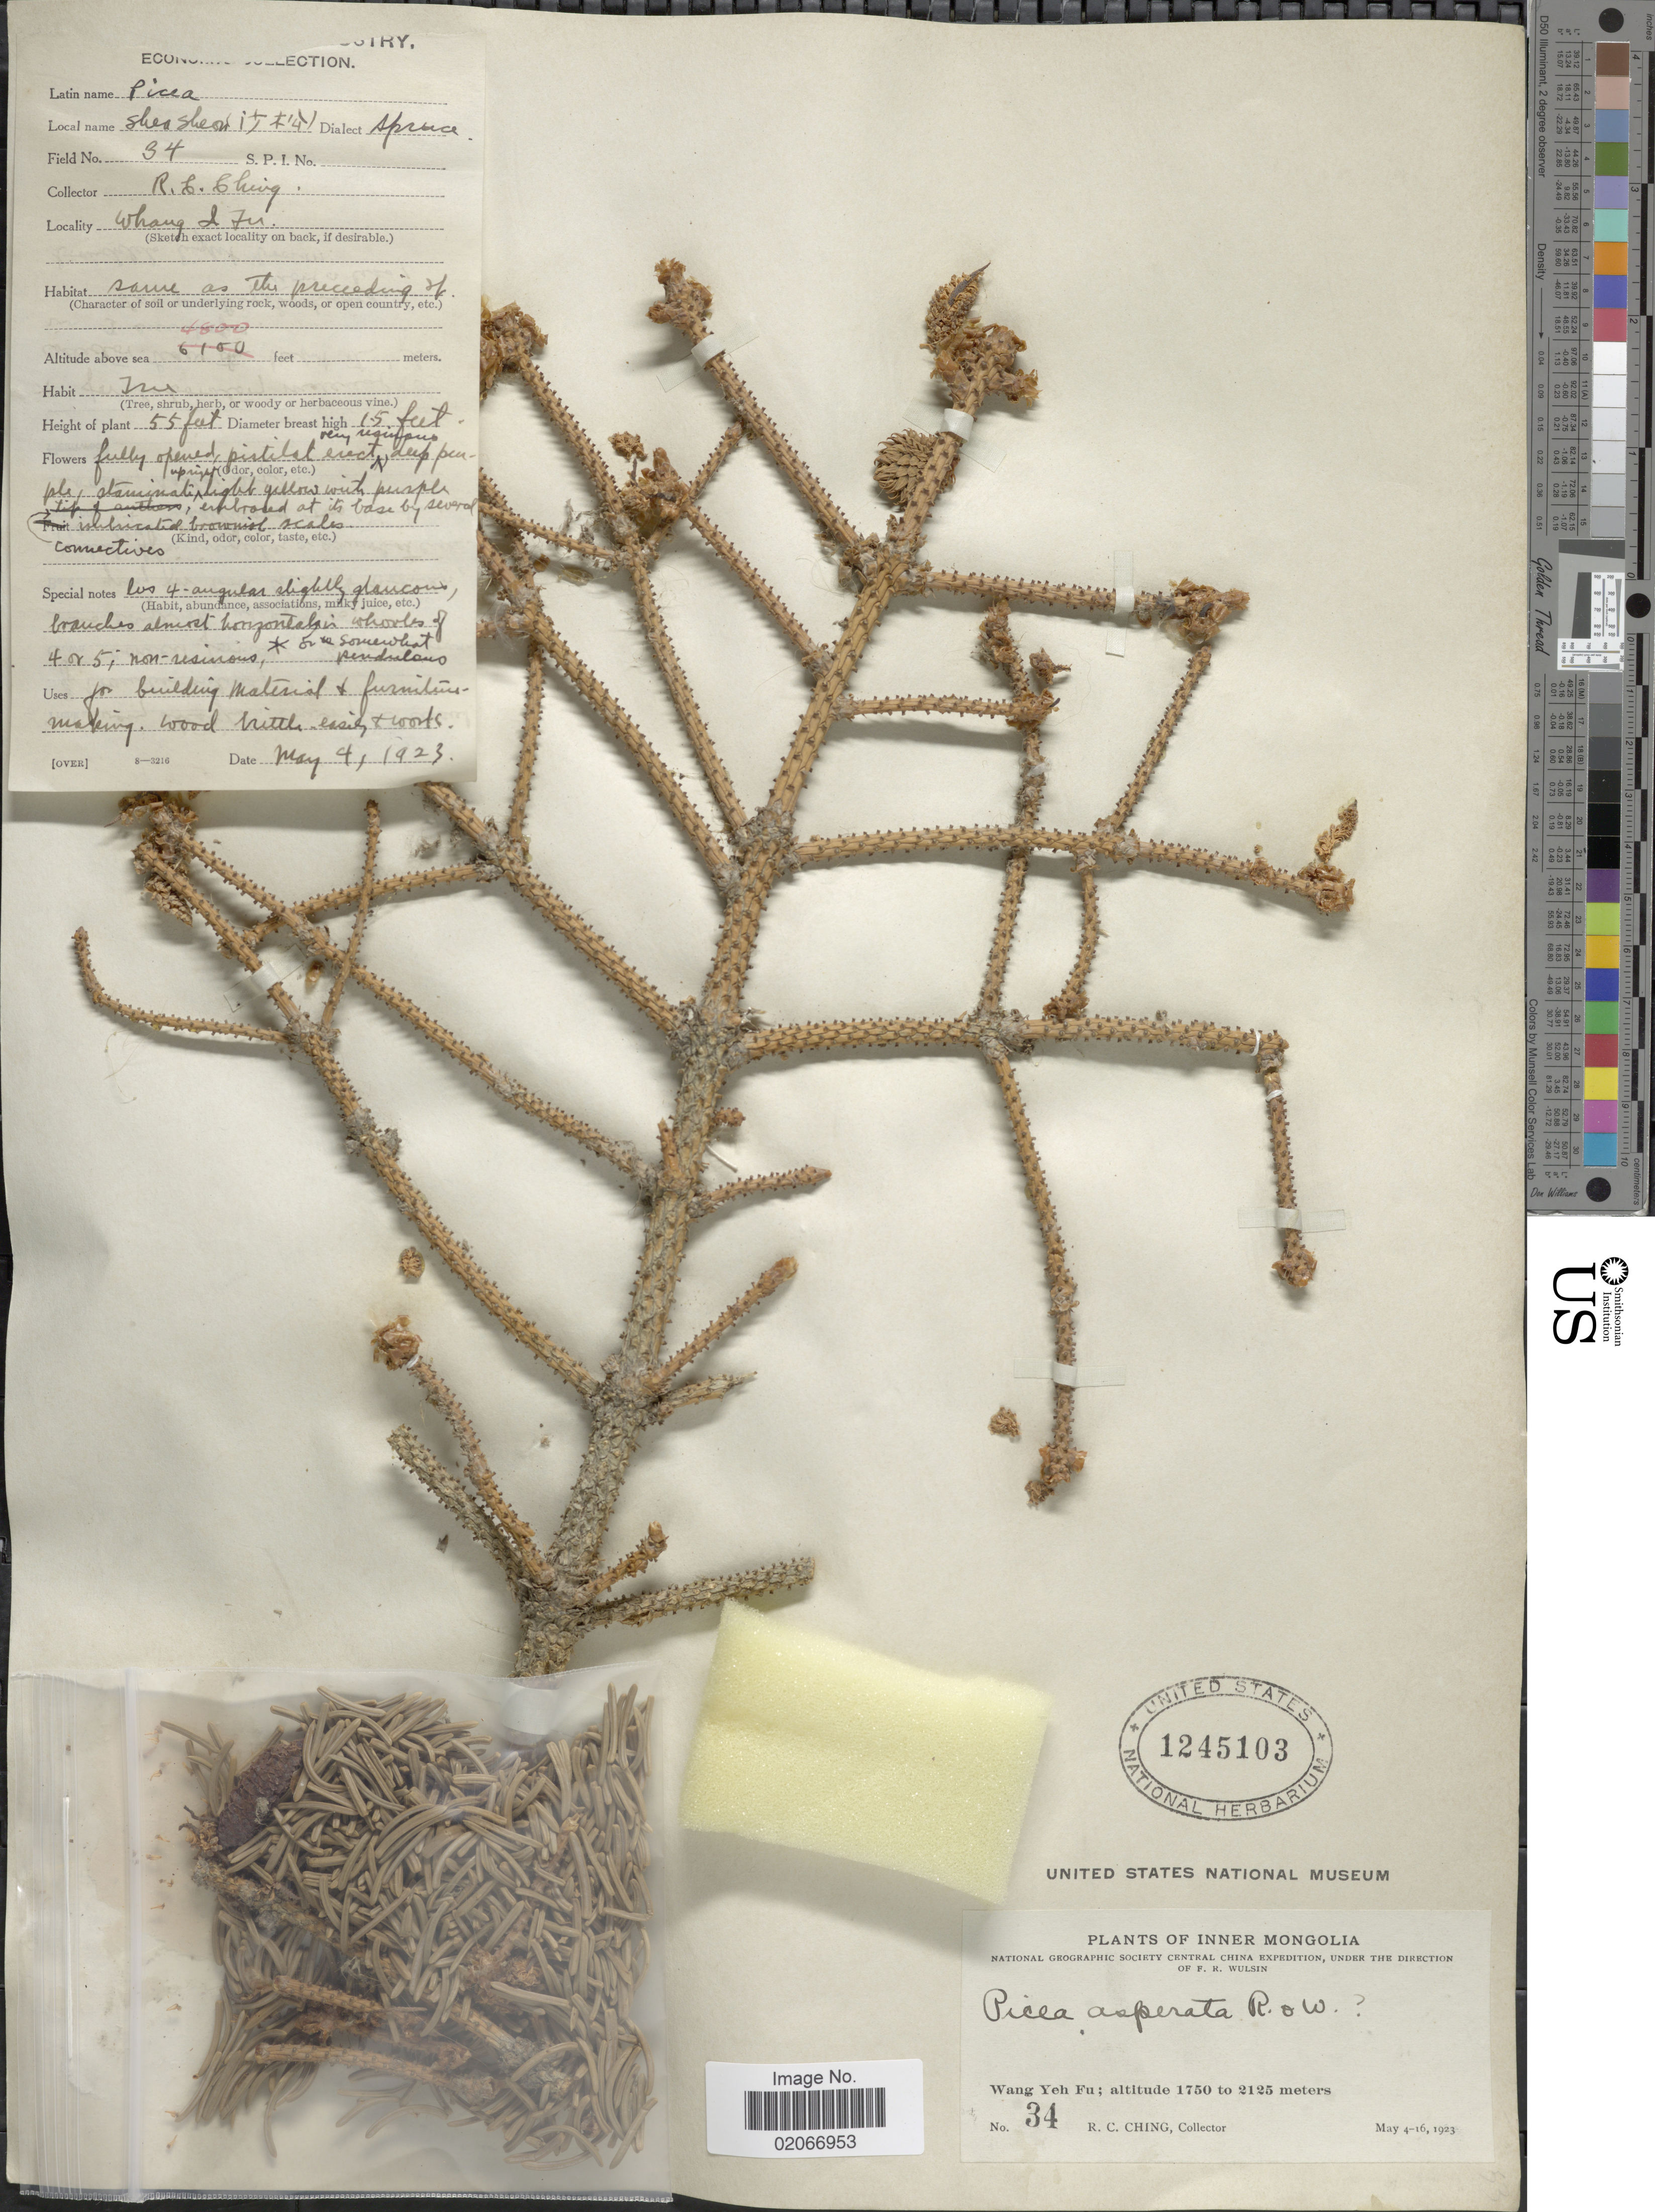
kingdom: Plantae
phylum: Tracheophyta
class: Pinopsida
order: Pinales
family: Pinaceae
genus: Picea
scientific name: Picea asperata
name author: Mast.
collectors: R. C. Ching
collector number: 34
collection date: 1923-05-04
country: China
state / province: Nei Monggol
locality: Inner Mongolia. Wang Yeh Fu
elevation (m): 1750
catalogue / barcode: US 1245103